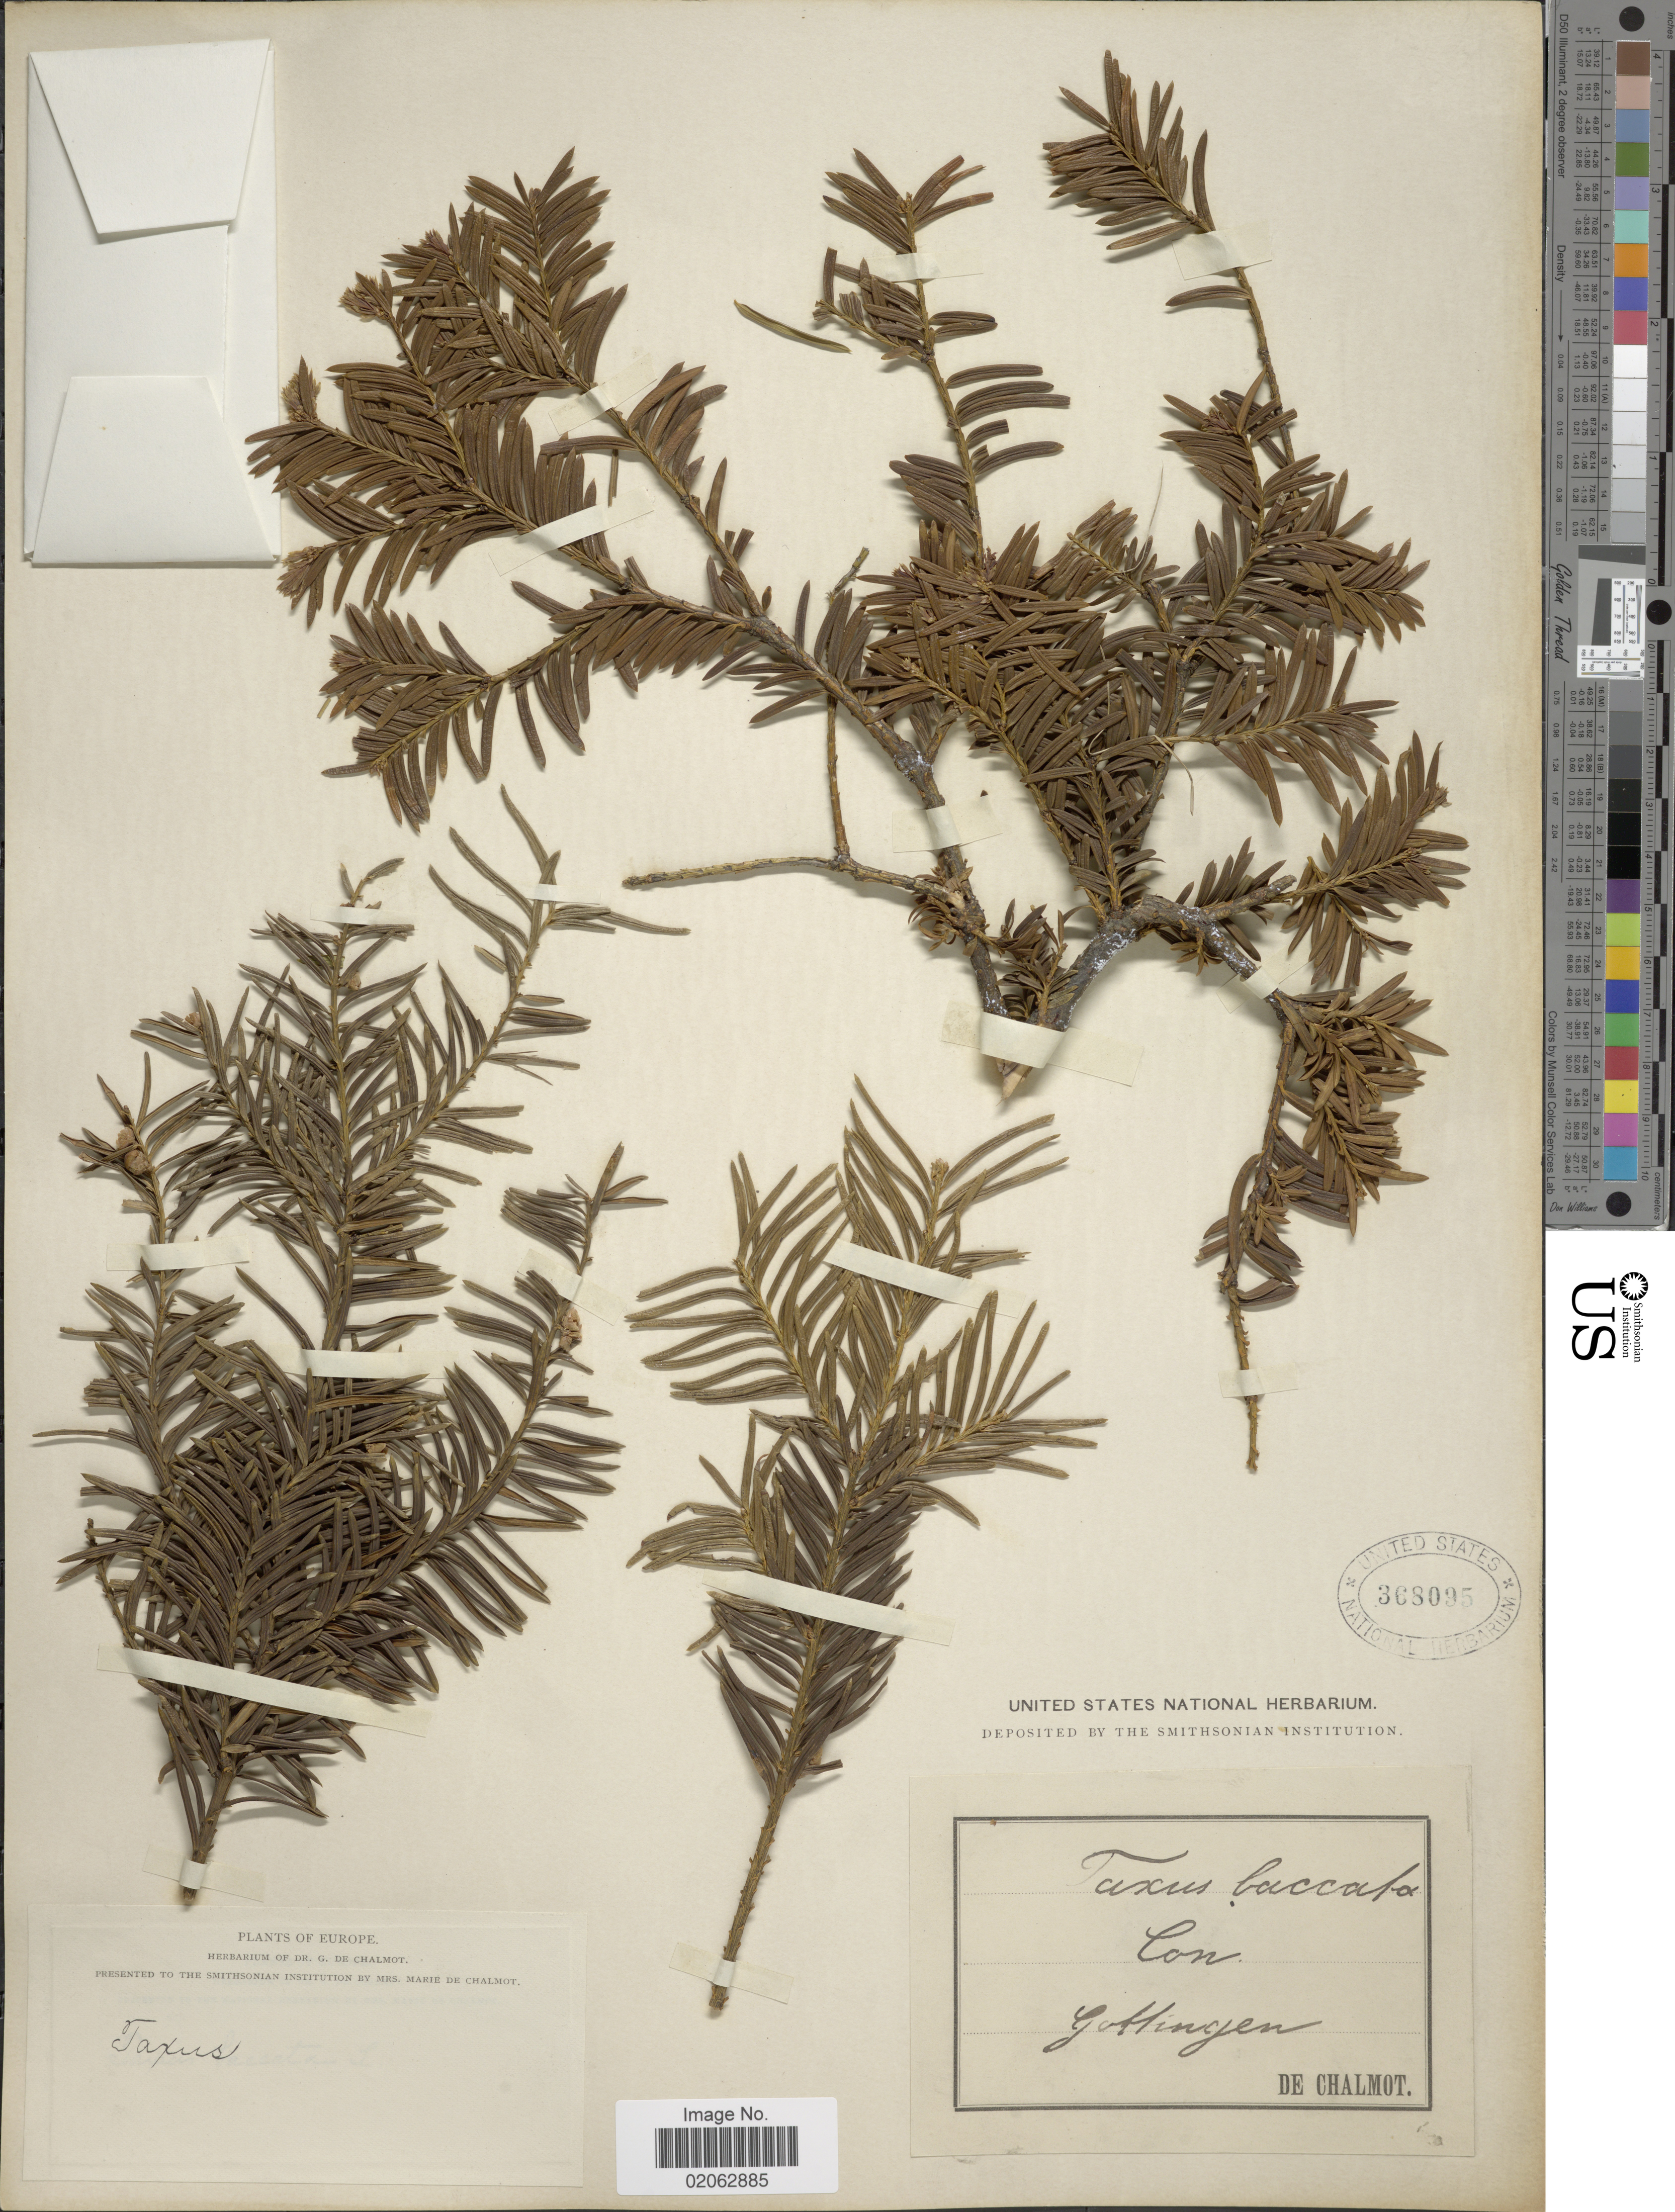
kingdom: Plantae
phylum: Tracheophyta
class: Pinopsida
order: Pinales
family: Taxaceae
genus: Taxus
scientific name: Taxus baccata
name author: L.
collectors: G. de Chalmot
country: Germany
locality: Gottingen, Europe.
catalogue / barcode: US 368095